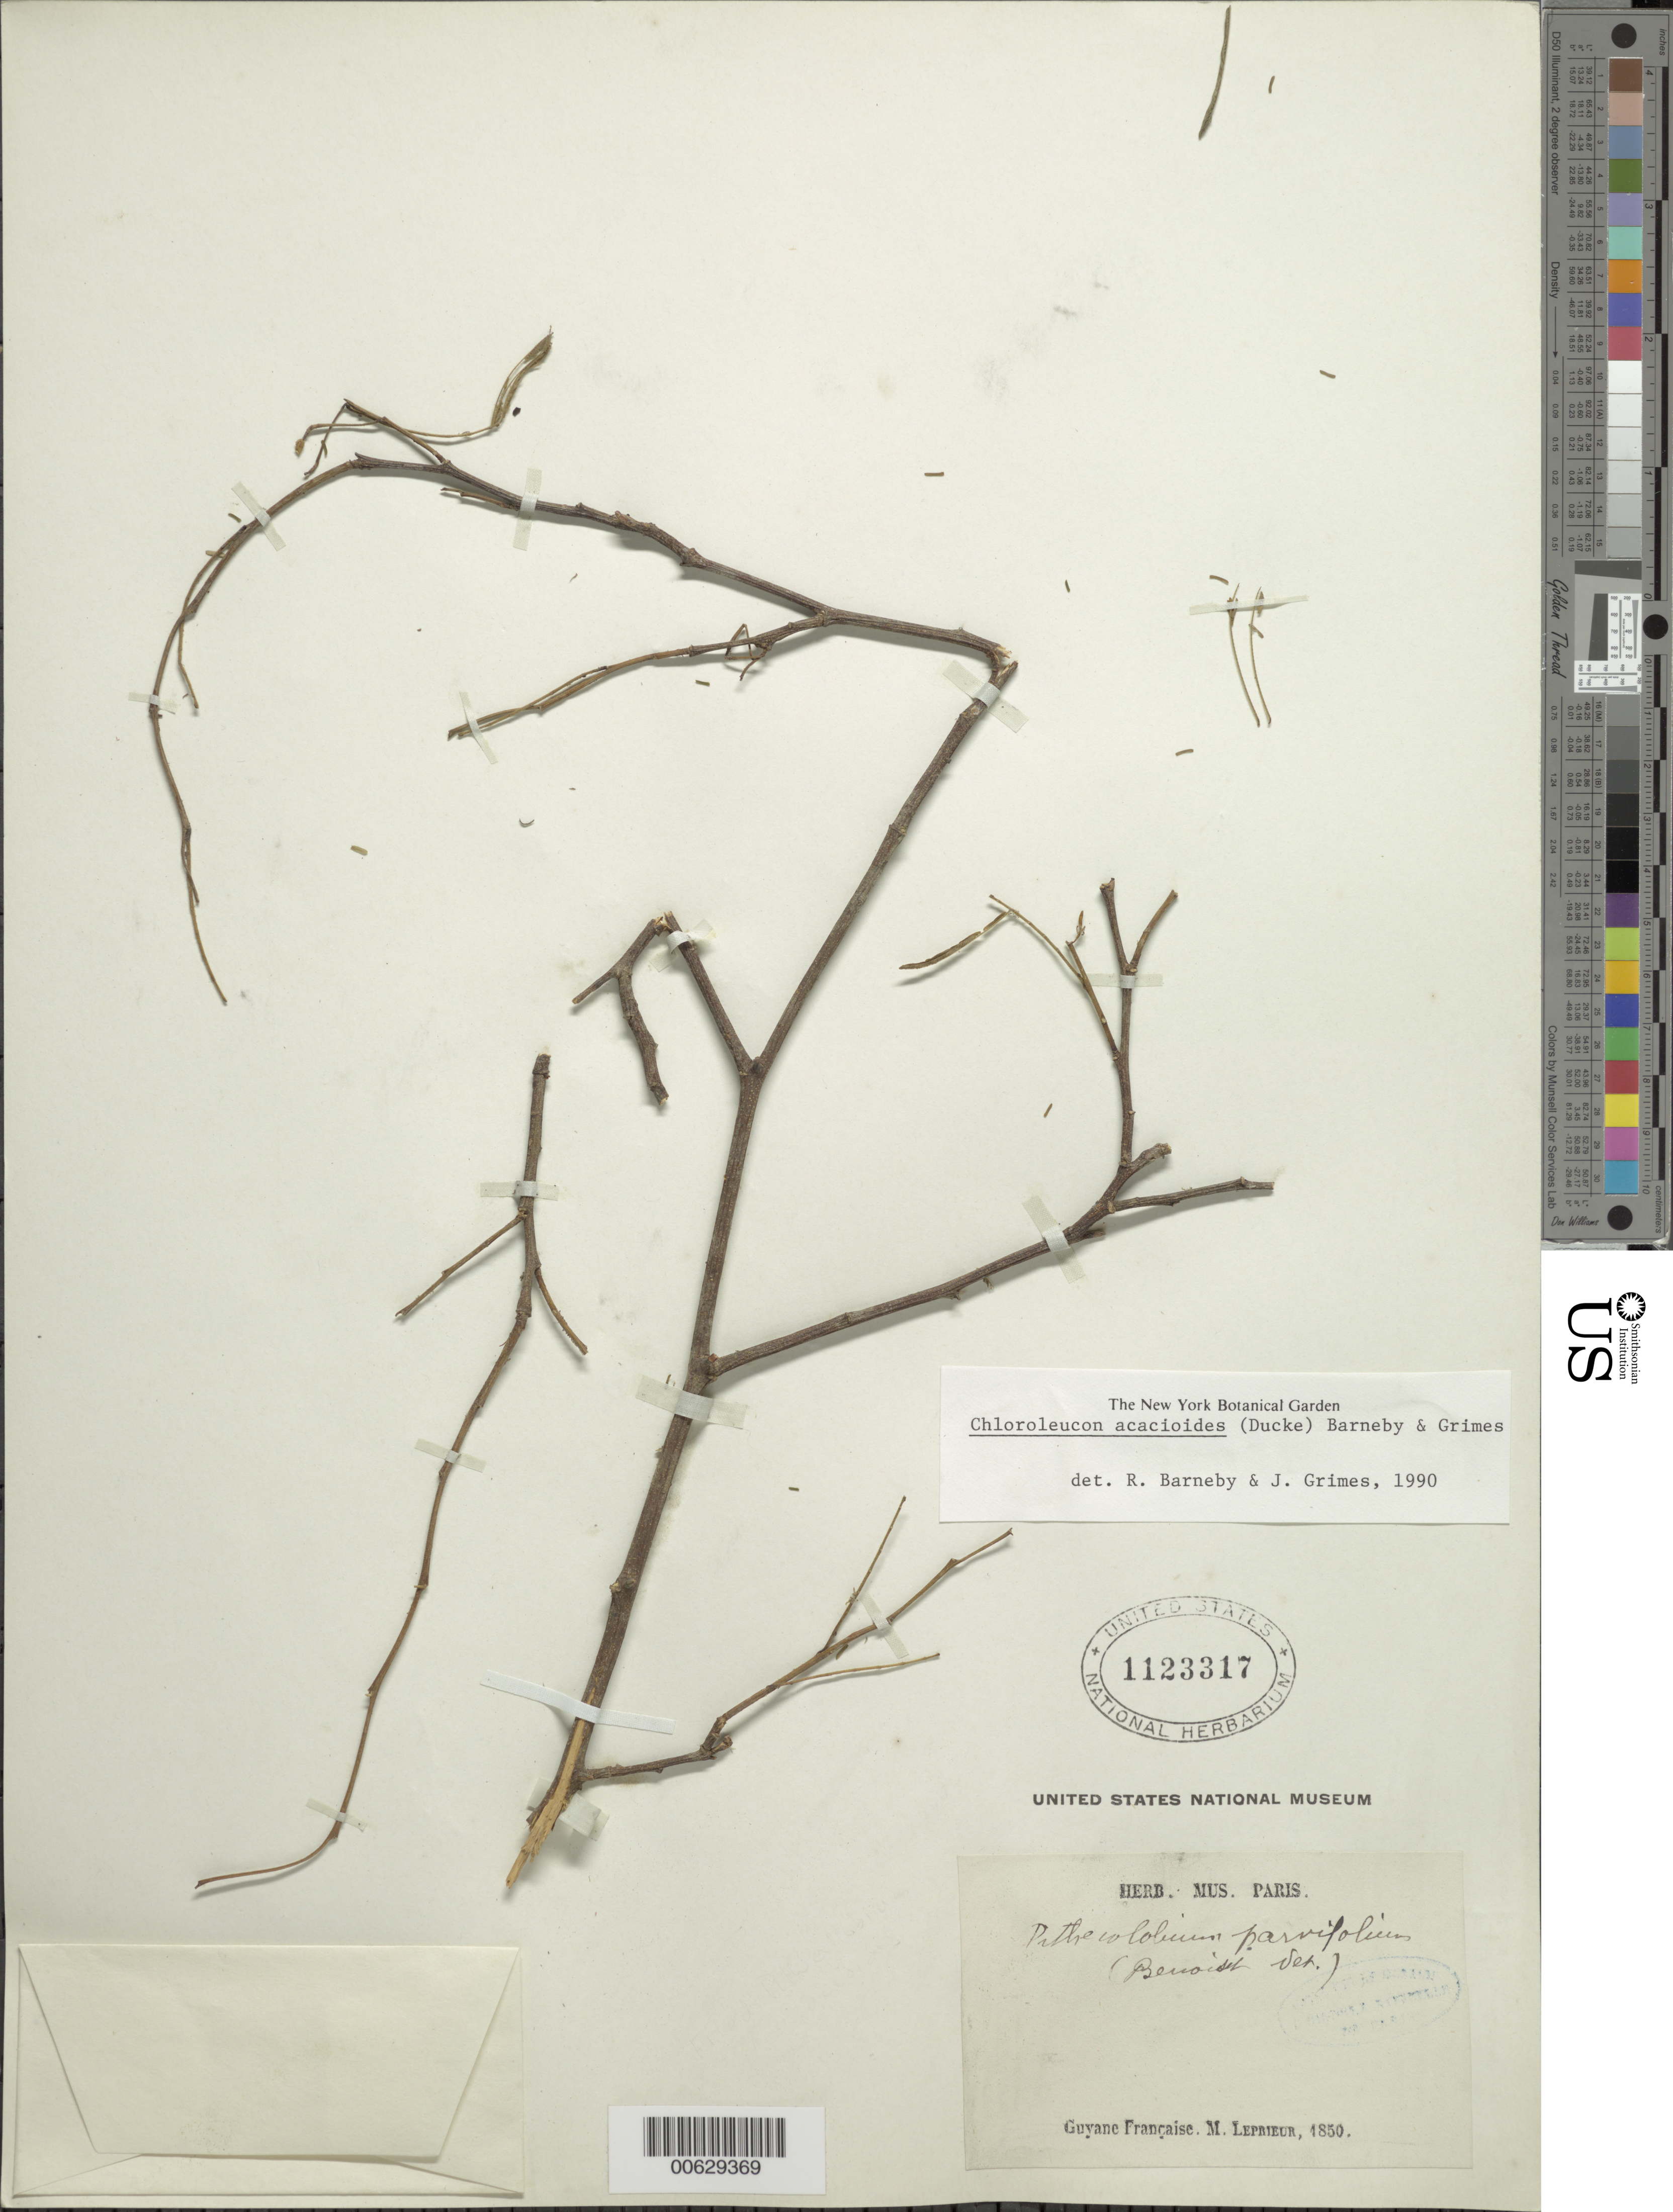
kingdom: Plantae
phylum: Tracheophyta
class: Magnoliopsida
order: Fabales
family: Fabaceae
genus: Chloroleucon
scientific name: Chloroleucon acacioides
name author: (Ducke) Barneby & J.W. Grimes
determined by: Barneby, R. C.; Grimes, J. W.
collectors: F. M. R. Leprieur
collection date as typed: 1850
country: French Guiana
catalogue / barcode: US 1123317